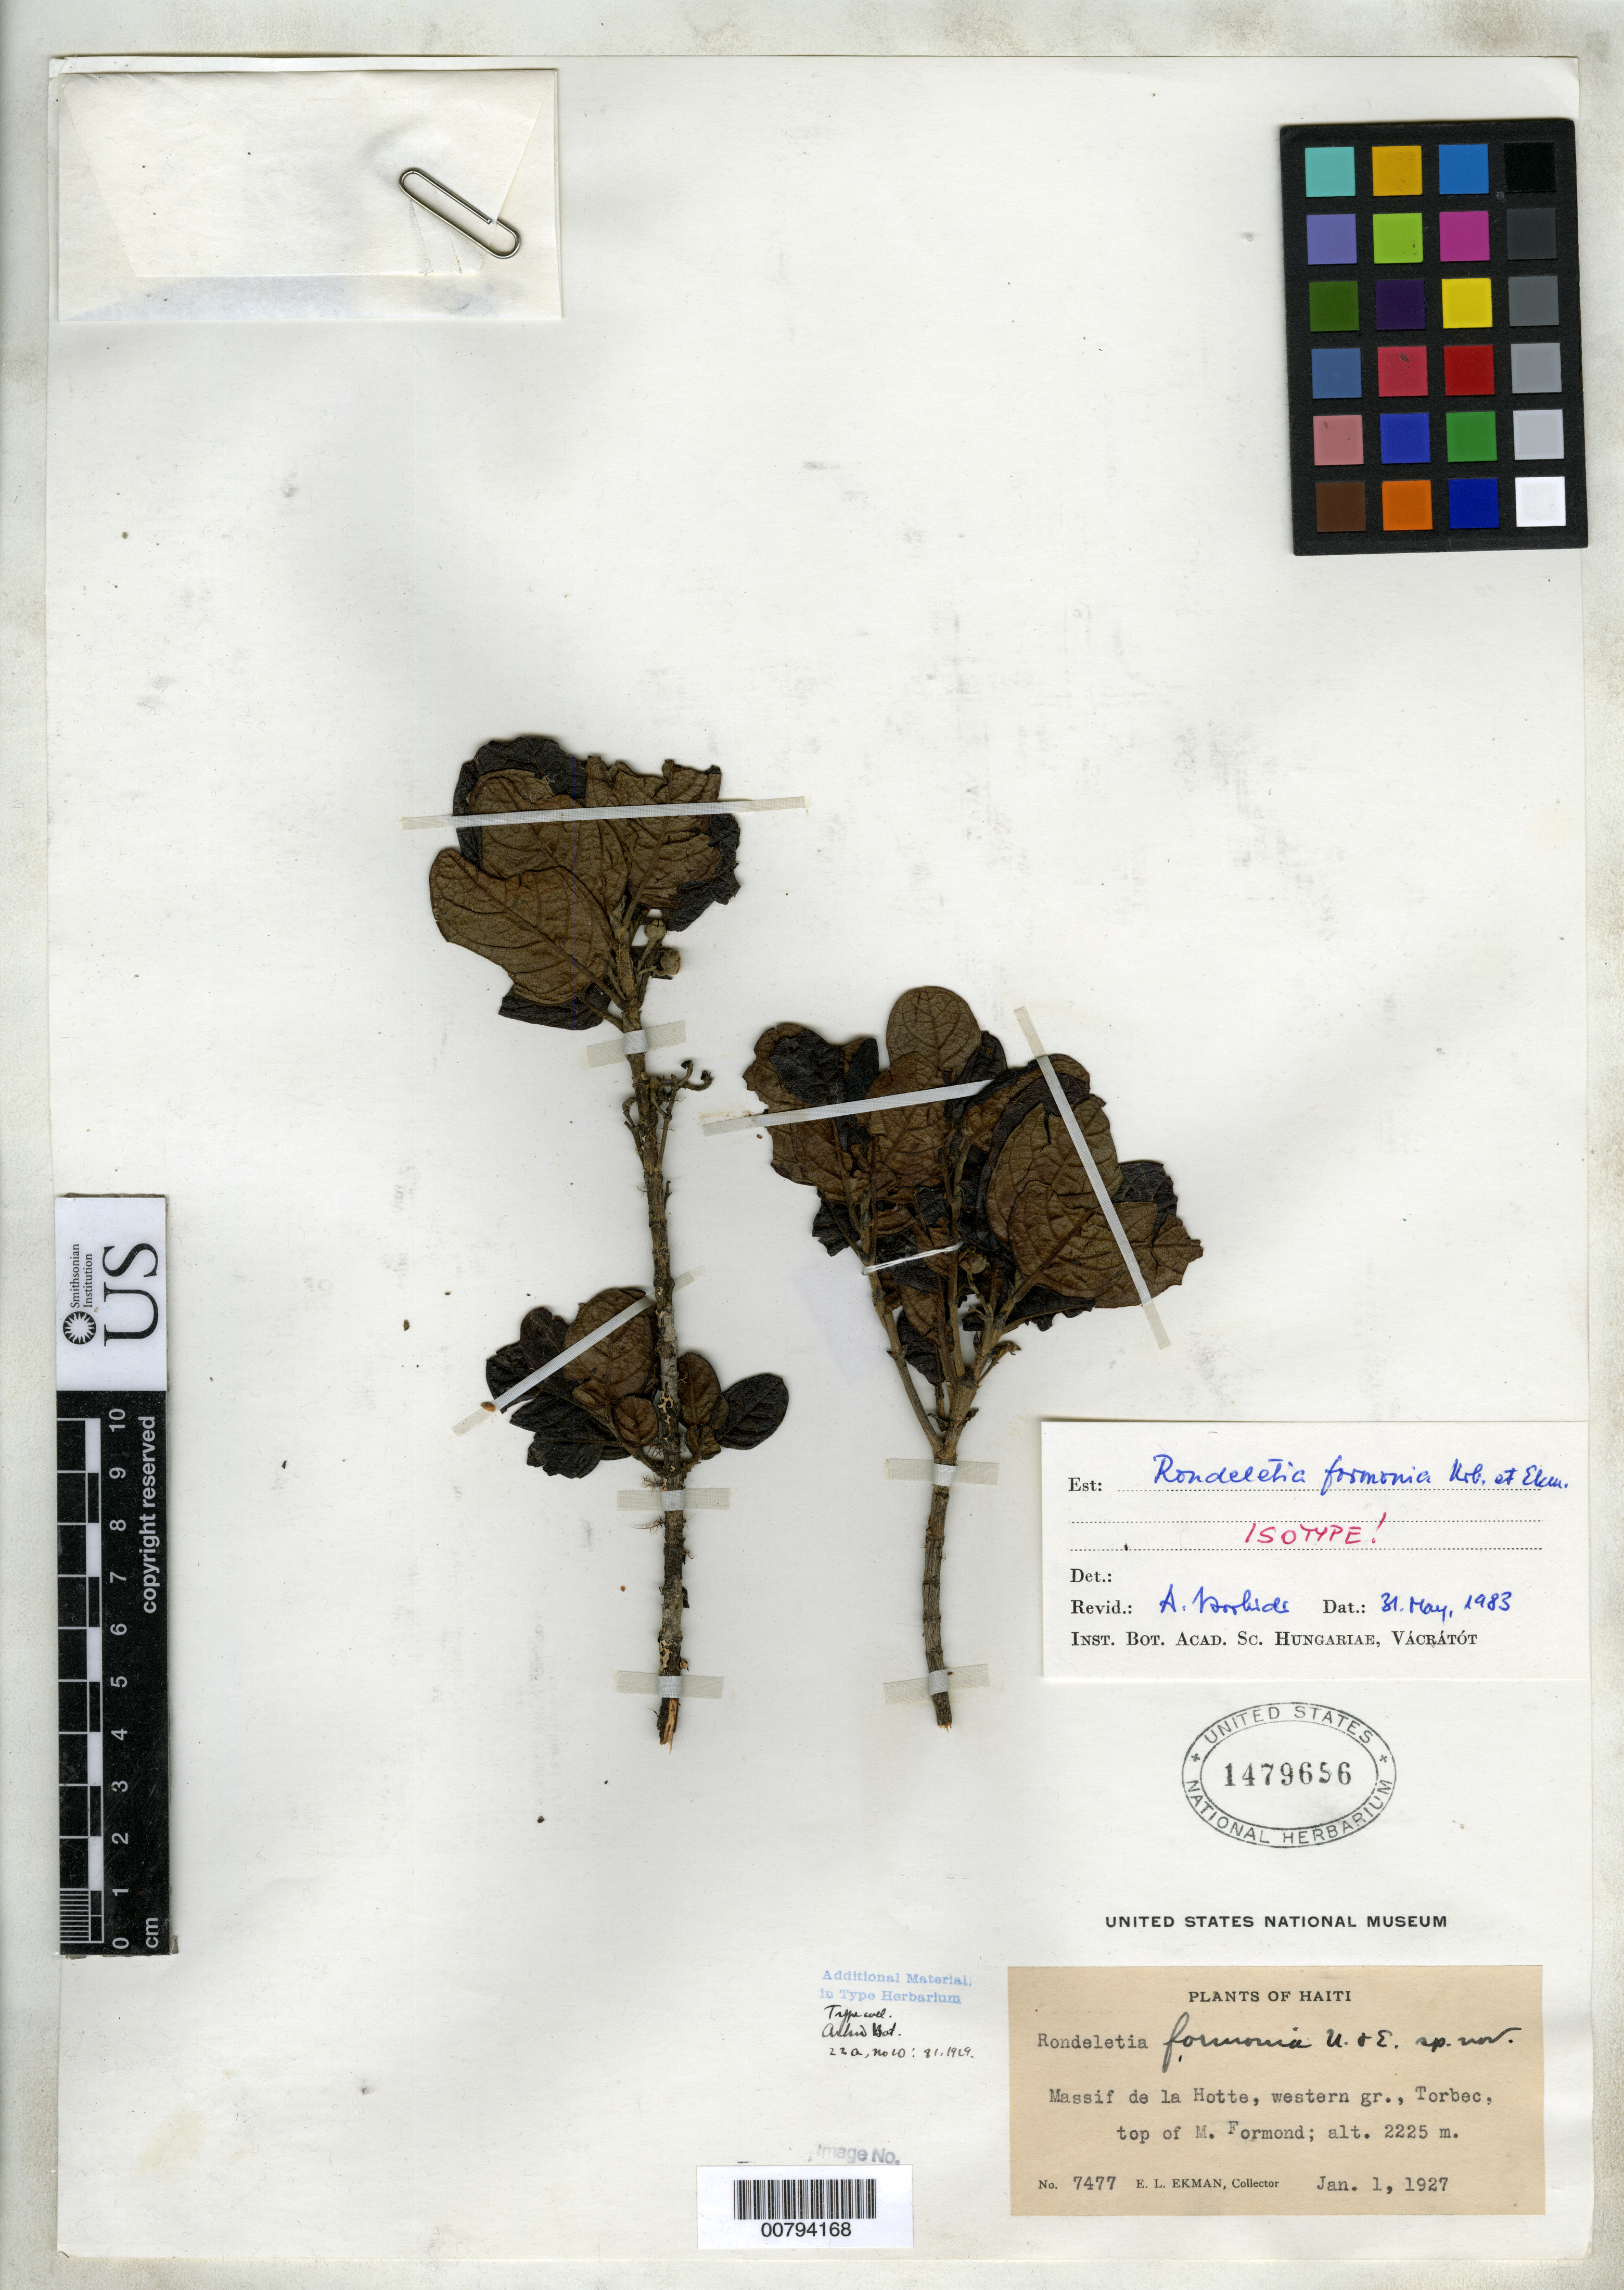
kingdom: Plantae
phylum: Tracheophyta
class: Magnoliopsida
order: Gentianales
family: Rubiaceae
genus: Rondeletia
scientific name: Rondeletia formonia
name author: Urb. & Ekman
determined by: Borhidi, Attila L.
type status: Isotype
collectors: E. L. Ekman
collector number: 7477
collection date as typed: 01 Jan 1927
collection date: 1927-01-01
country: Haiti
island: Hispaniola Island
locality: Massif de la Hotte, western gr., Torbec, top of M. Formond.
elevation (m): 2225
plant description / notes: Currently accepted name as cited in Ark. Bot. 22a(10):81. 1929.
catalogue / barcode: US 1479656